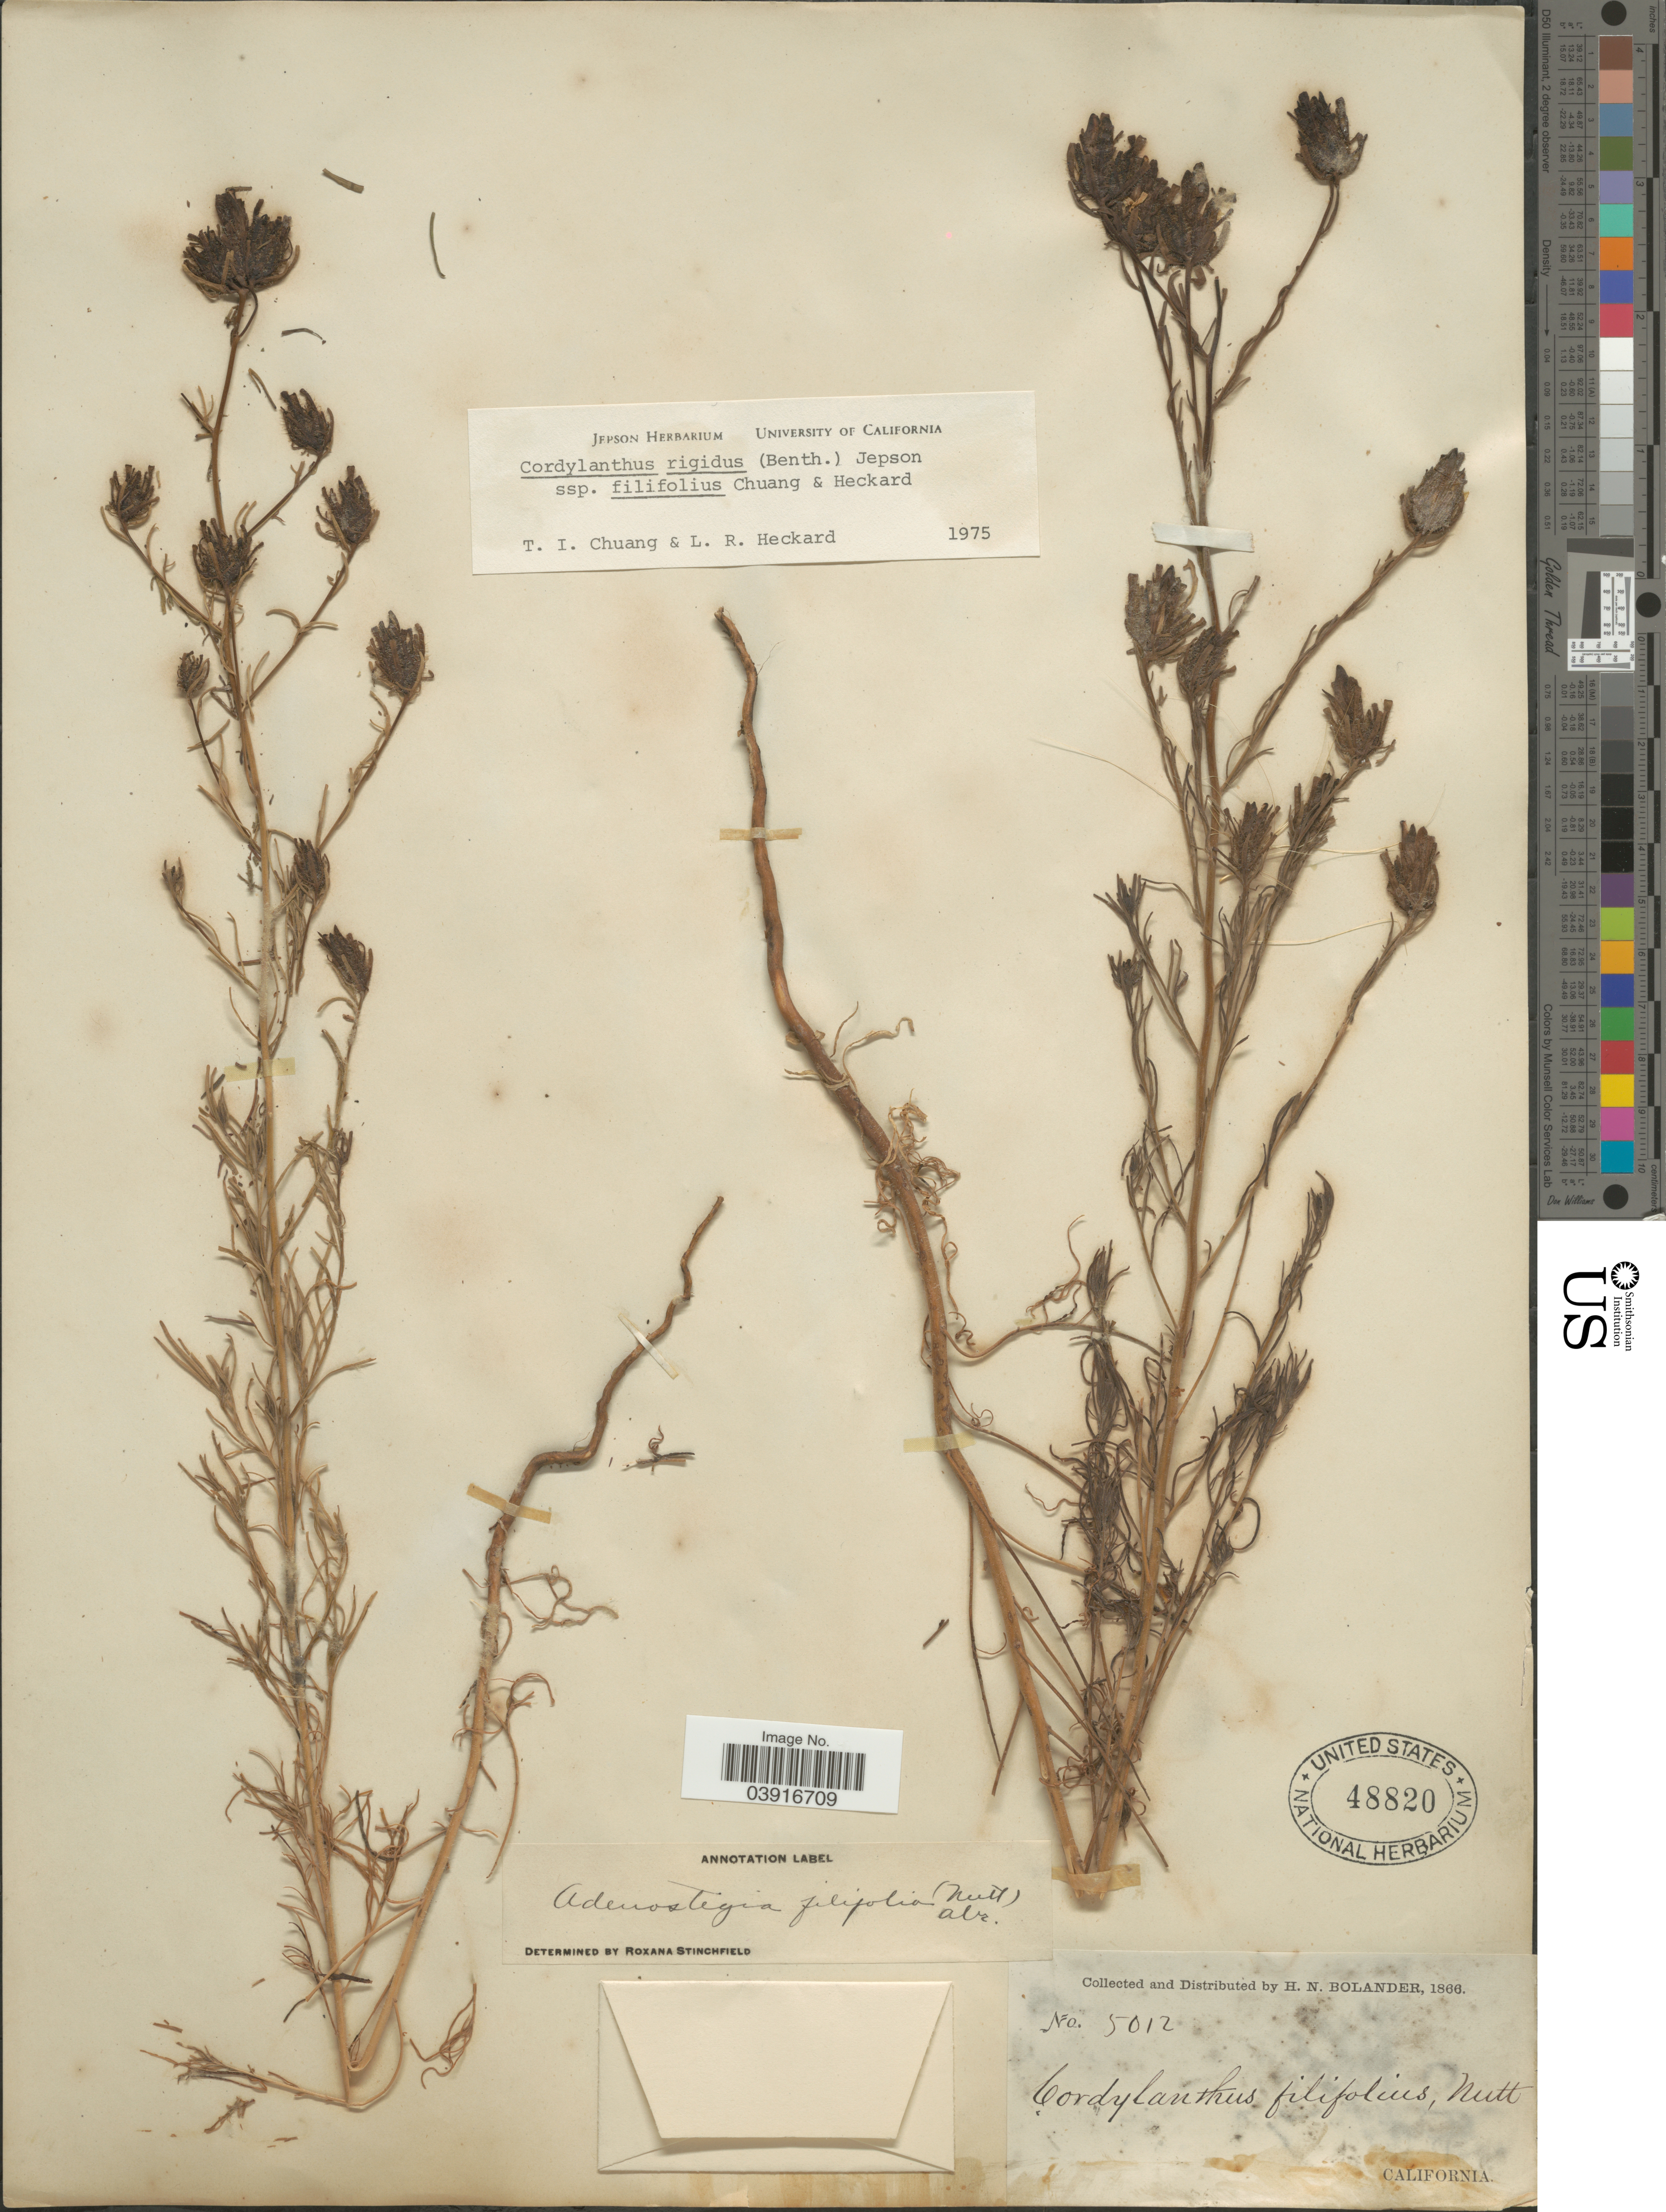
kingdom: Plantae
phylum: Tracheophyta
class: Magnoliopsida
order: Lamiales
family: Orobanchaceae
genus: Cordylanthus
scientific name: Cordylanthus rigidus subsp. filifolius T.I. Chuang & Heckard, ined.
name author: T.I. Chuang & Heckard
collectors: H. Bolander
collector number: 5013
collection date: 1866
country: United States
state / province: California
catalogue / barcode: US 48820